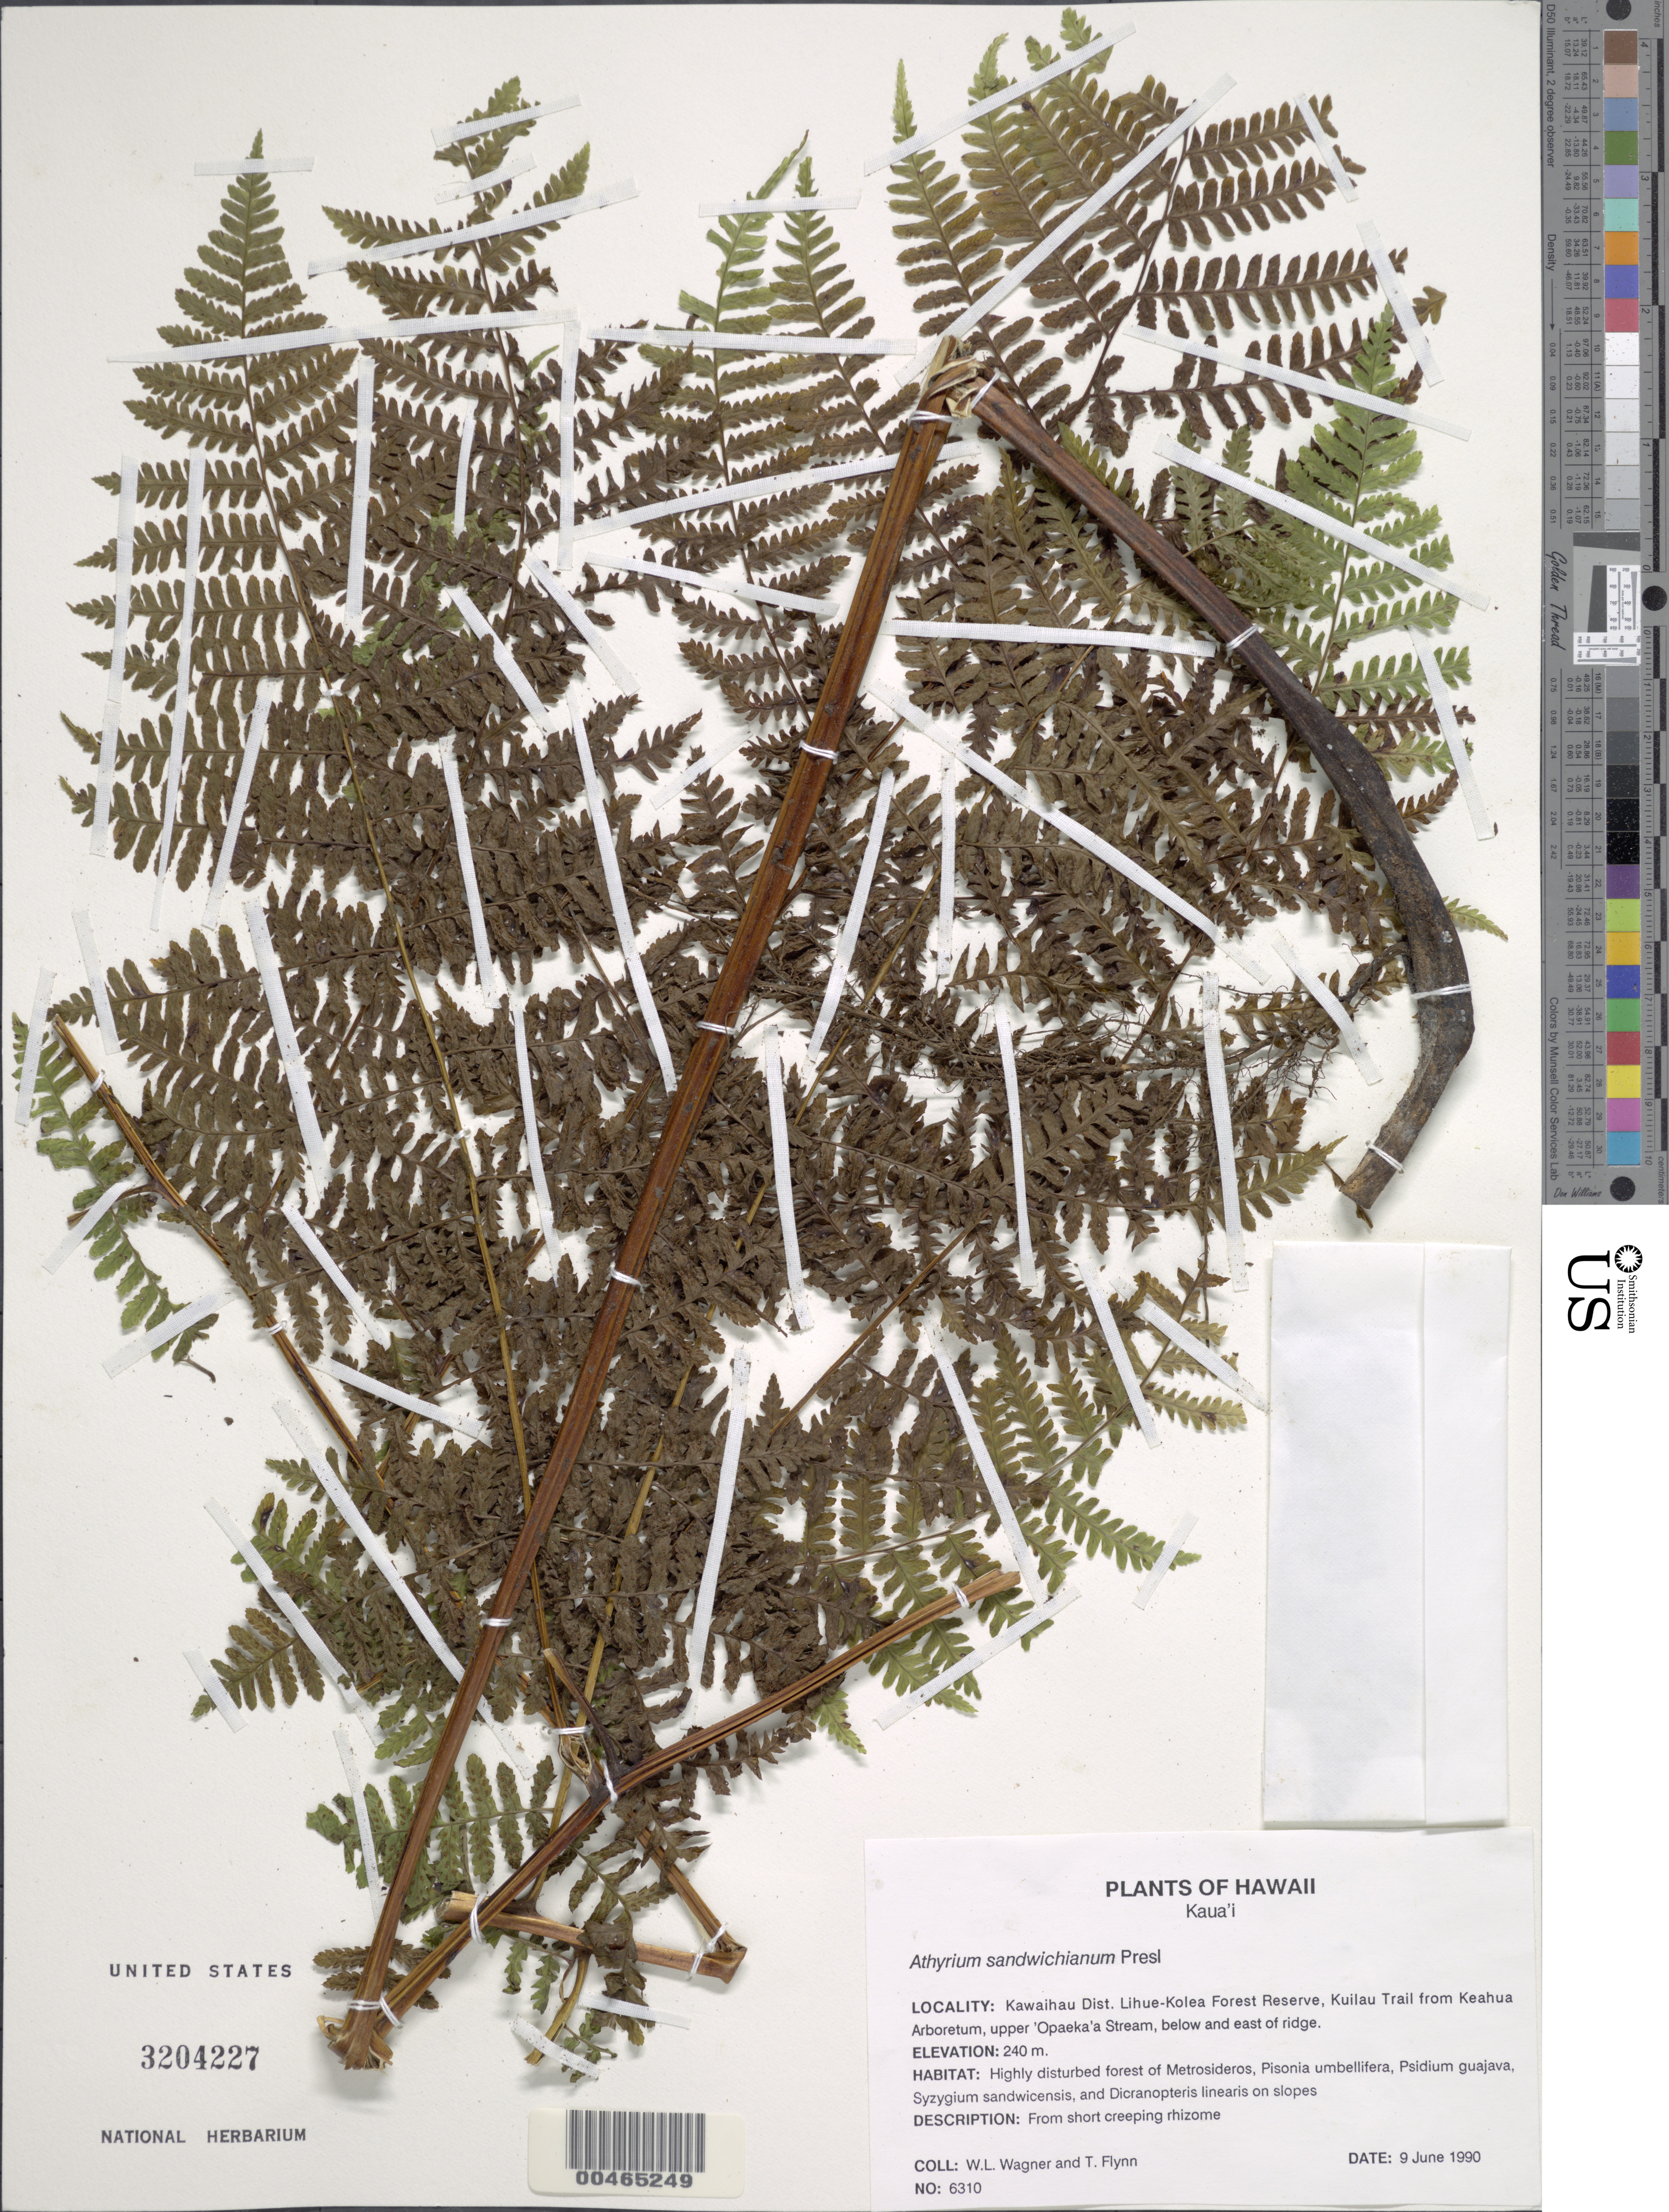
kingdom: Plantae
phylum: Tracheophyta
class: Polypodiopsida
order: Polypodiales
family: Athyriaceae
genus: Diplazium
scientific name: Diplazium sandwichianum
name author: (C. Presl) Diels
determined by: Wagner, W. L., (BOT), Smithsonian Institution - National Museum of Natural History (UNITED STATES)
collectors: W. L. Wagner & T. W. Flynn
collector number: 6310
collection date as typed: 9 Jun 1990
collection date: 1990-06-09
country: United States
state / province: Hawaii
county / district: Kauai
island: Kaua'i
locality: Kawaihau Dist., Lihue-Kolea Forest Reserve, Kuilau Trail from Keahua Arboretum, upper Opaekaa Stream, Kauai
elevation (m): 240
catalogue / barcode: US 3204227